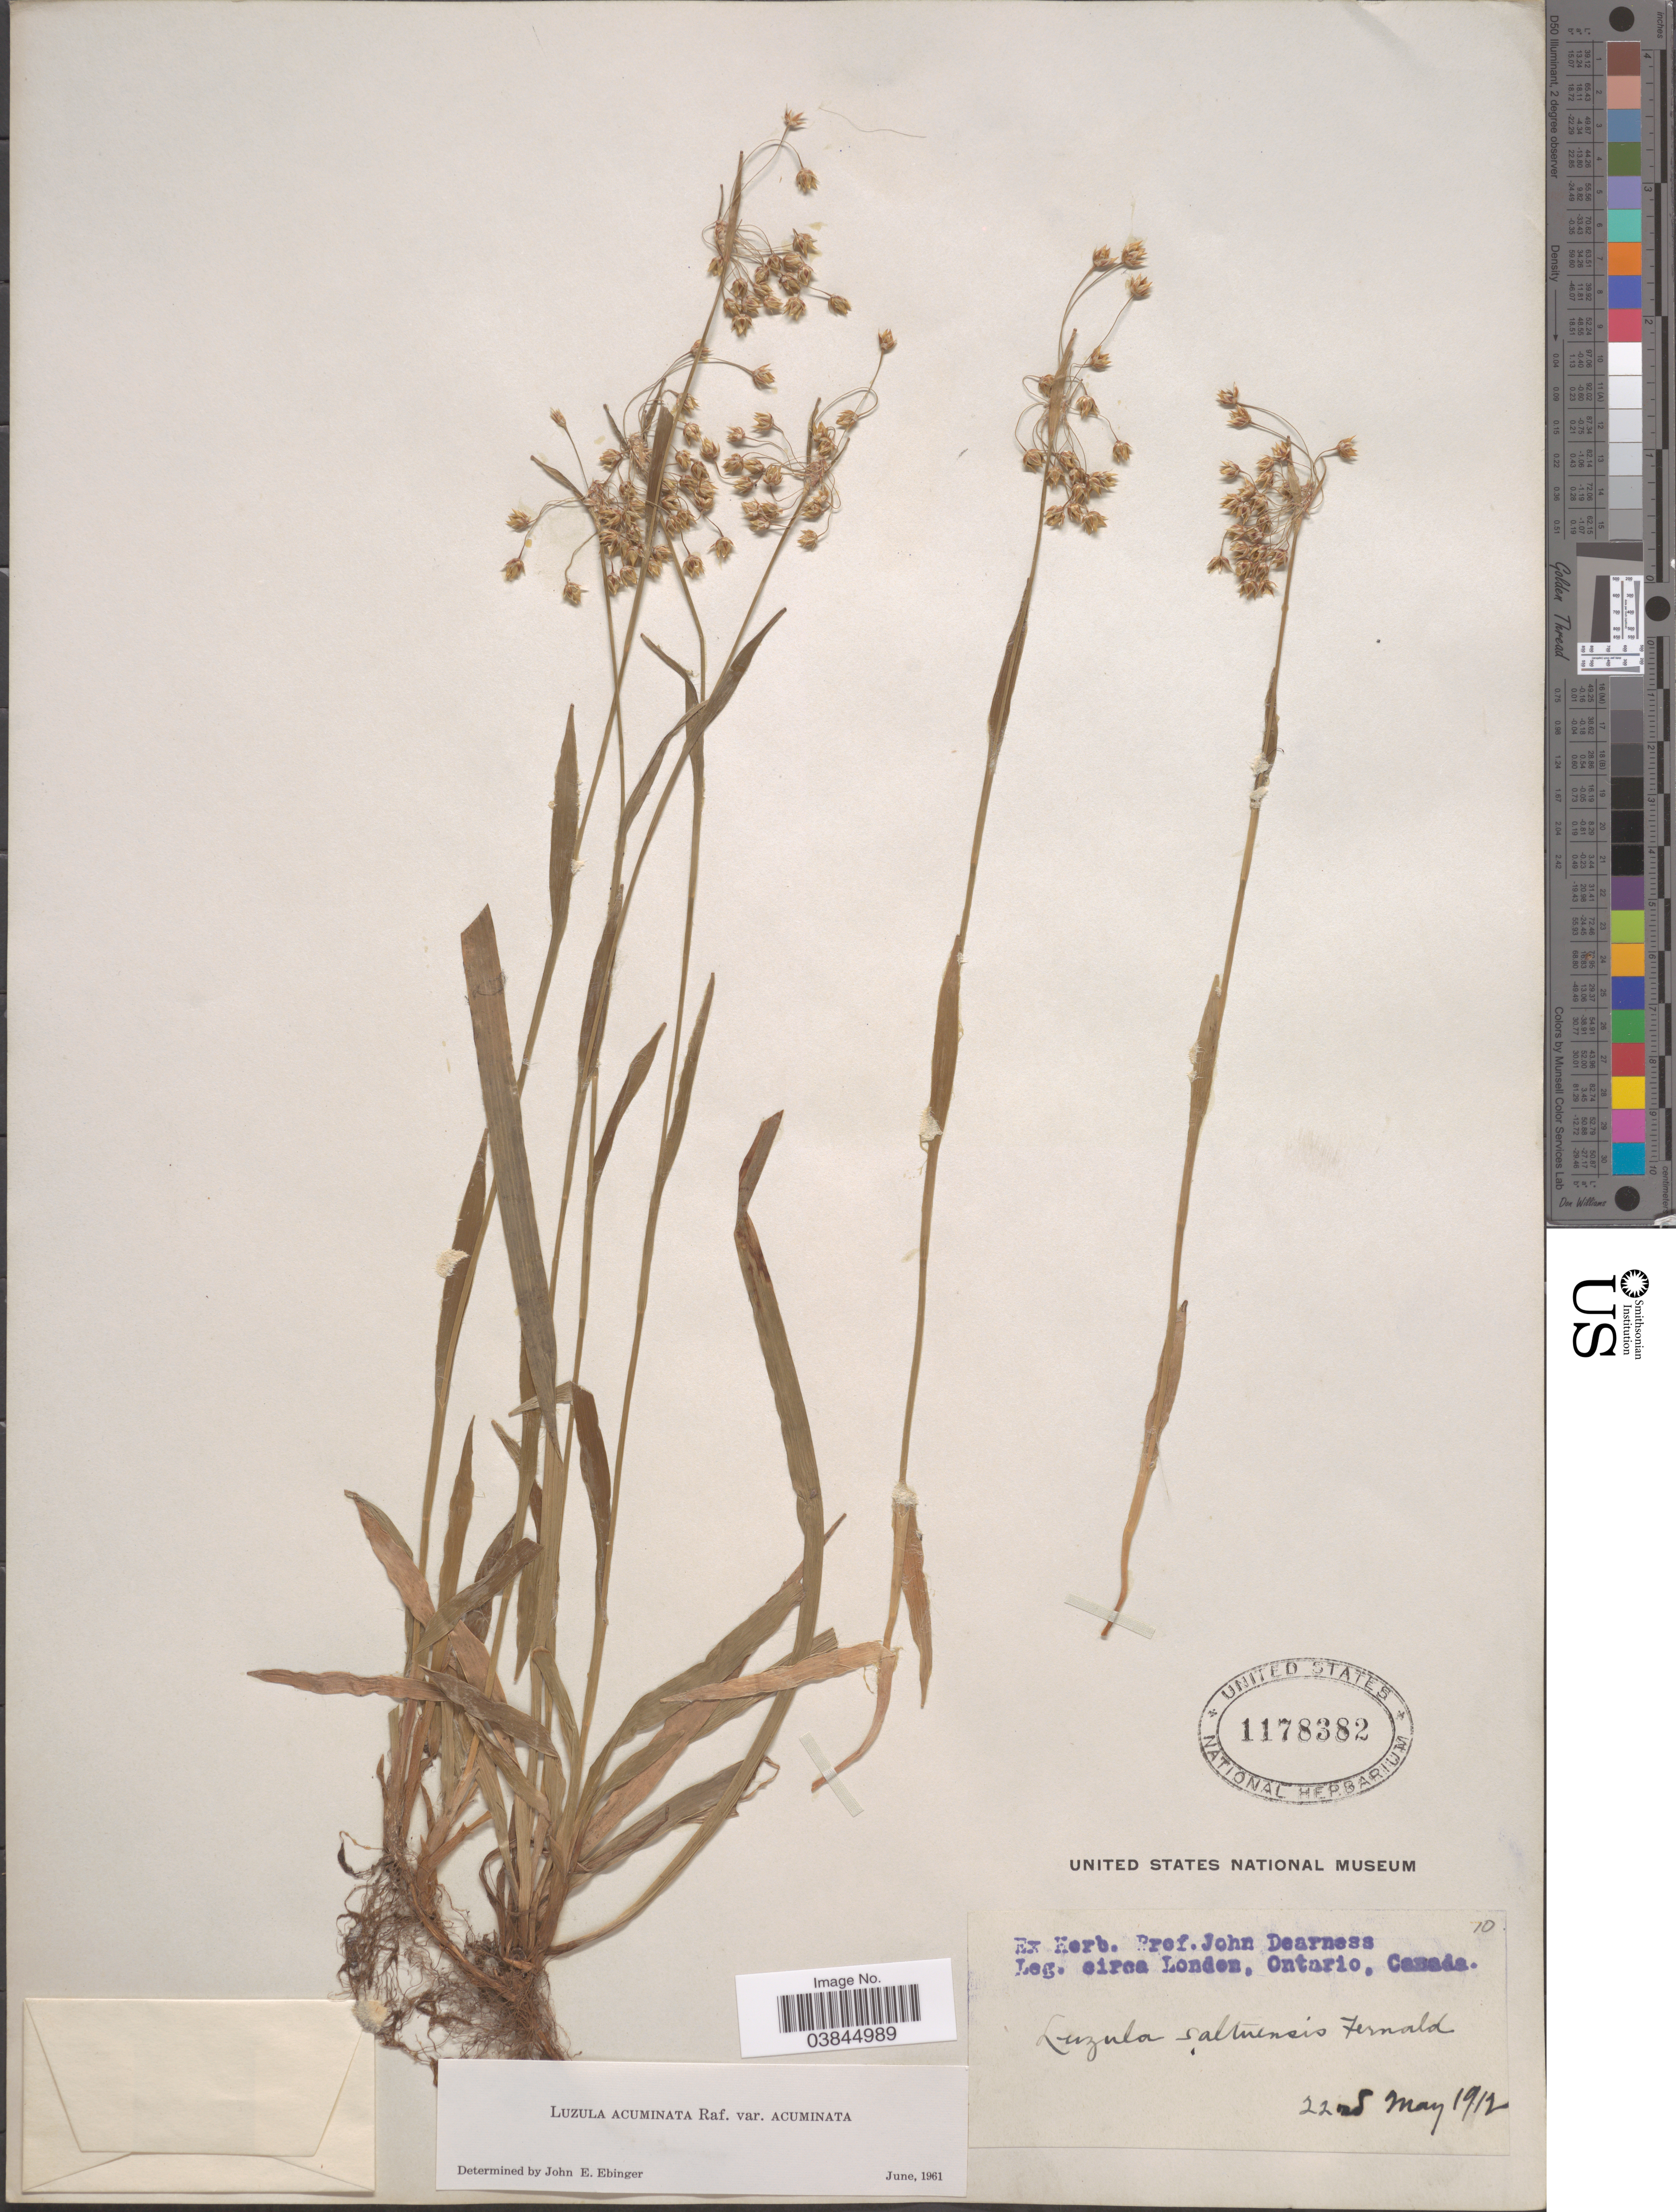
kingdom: Plantae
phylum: Tracheophyta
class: Liliopsida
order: Poales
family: Juncaceae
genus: Luzula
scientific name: Luzula acuminata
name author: Raf.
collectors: Ex herb. Prof. John Dearness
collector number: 10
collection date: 1912-05-22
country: Canada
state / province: Ontario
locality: Circa London.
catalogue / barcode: US 1178382